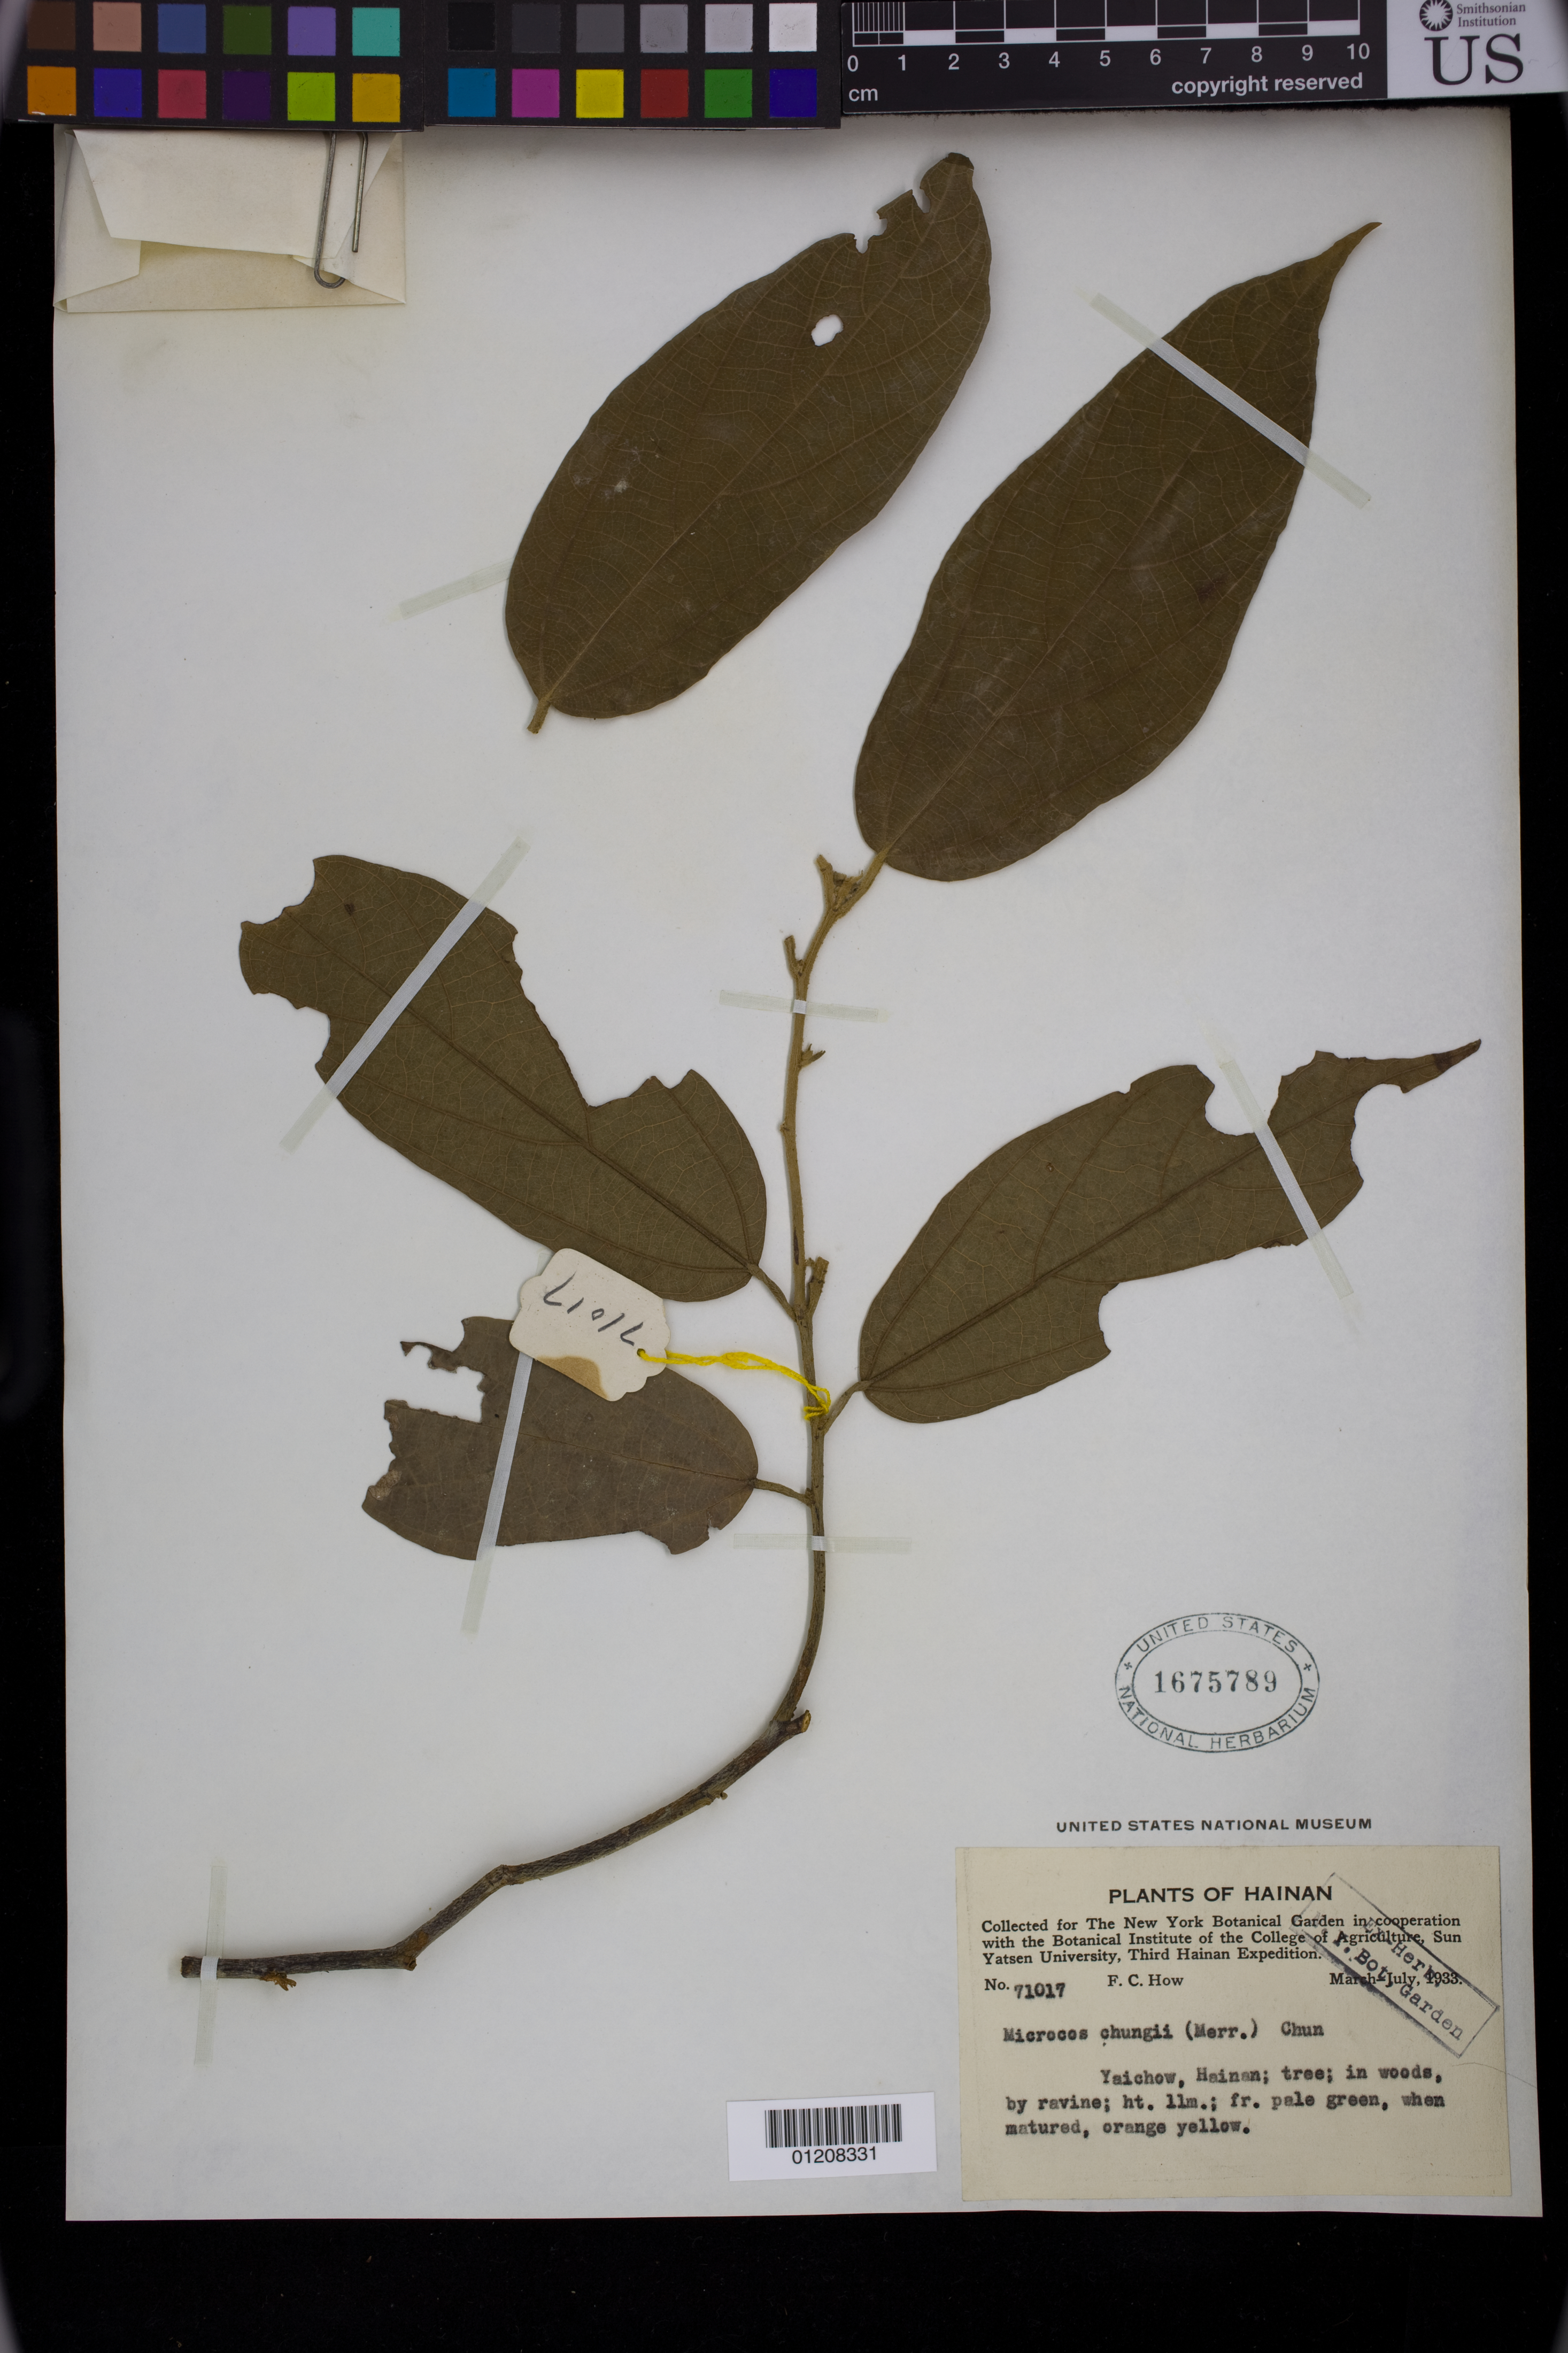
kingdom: Plantae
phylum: Tracheophyta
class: Magnoliopsida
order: Malvales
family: Malvaceae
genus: Microcos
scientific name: Microcos chungii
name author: (Merr.) Chun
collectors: F. C. How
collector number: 71017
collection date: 1933-03-01/1933-07-31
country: China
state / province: Hainan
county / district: Yaichow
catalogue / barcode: US 1675789